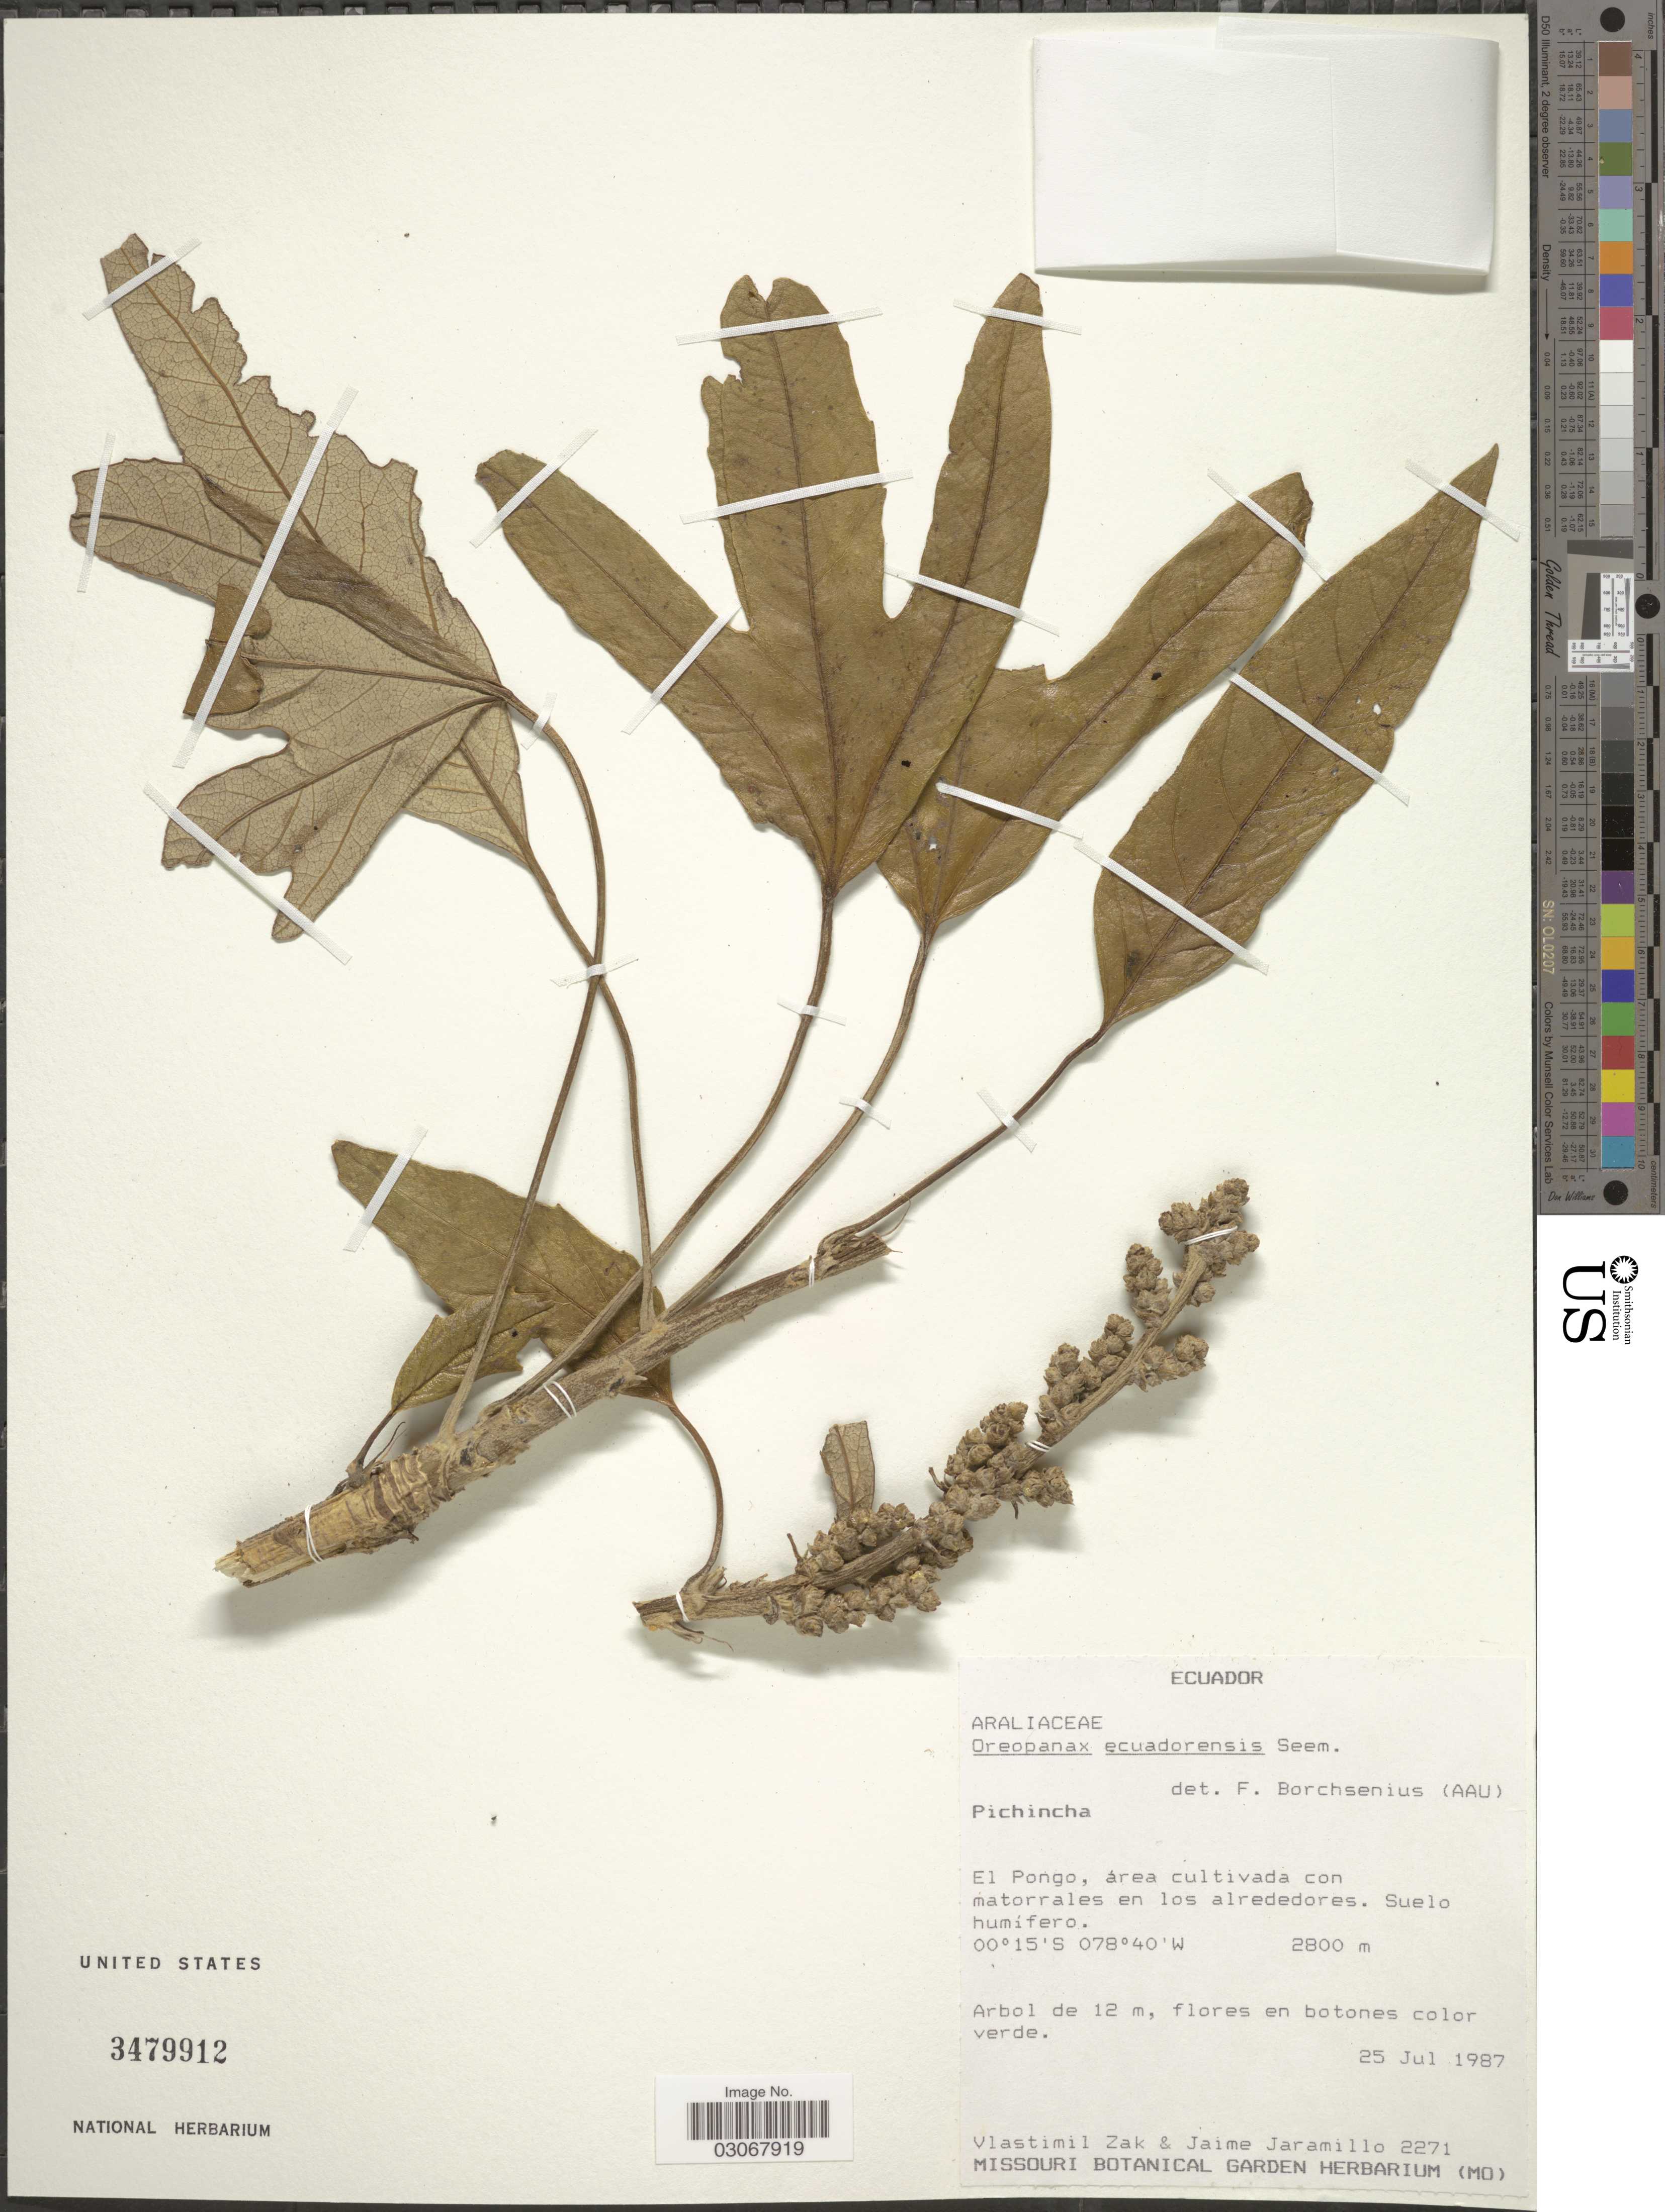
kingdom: Plantae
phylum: Tracheophyta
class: Magnoliopsida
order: Apiales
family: Araliaceae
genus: Oreopanax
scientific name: Oreopanax ecuadoriensis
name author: Seem.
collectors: V. Zak & J. Jaramillo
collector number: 2271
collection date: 1987-07-25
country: Ecuador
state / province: Pichincha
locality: El Pongo, área cultivada con matorrales en los alrededores.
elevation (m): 2800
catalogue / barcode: US 3479912